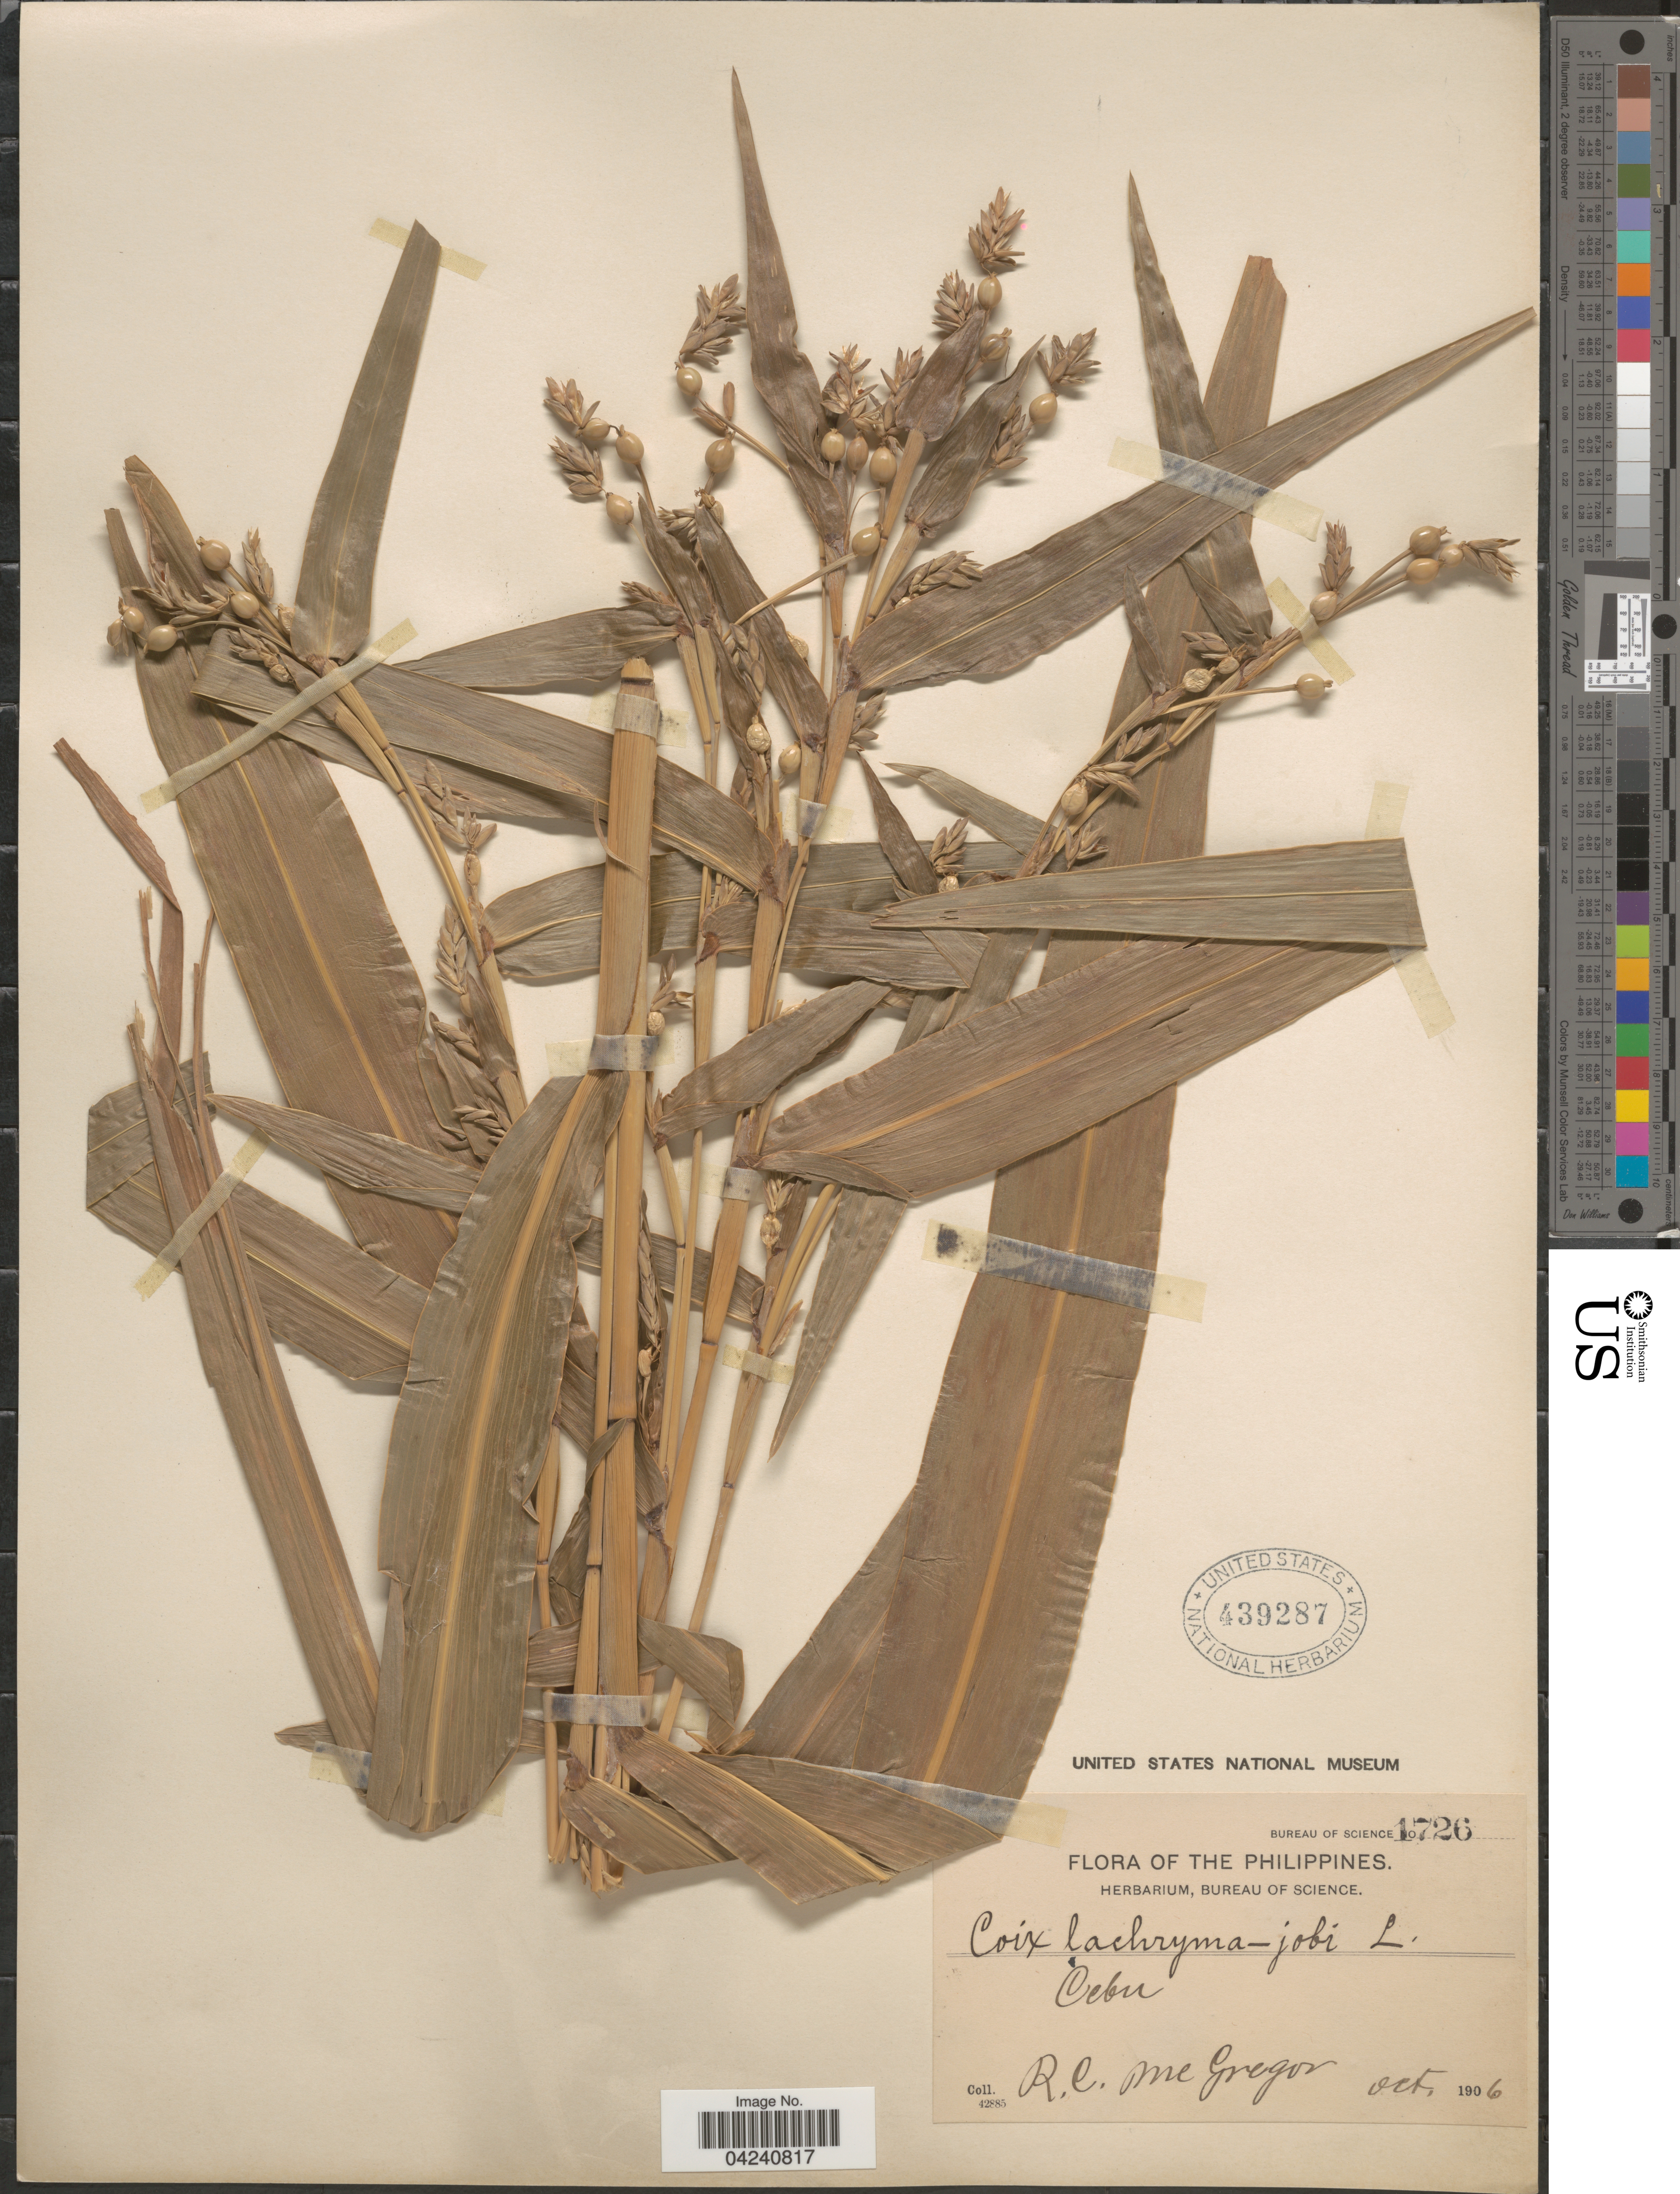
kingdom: Plantae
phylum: Tracheophyta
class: Liliopsida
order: Poales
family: Poaceae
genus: Coix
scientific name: Coix lacryma-jobi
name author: L.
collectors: R. C. McGregor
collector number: Bureau of Science 1726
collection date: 1906-10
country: Philippines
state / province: Central Visayas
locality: Cebu.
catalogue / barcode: US 439287